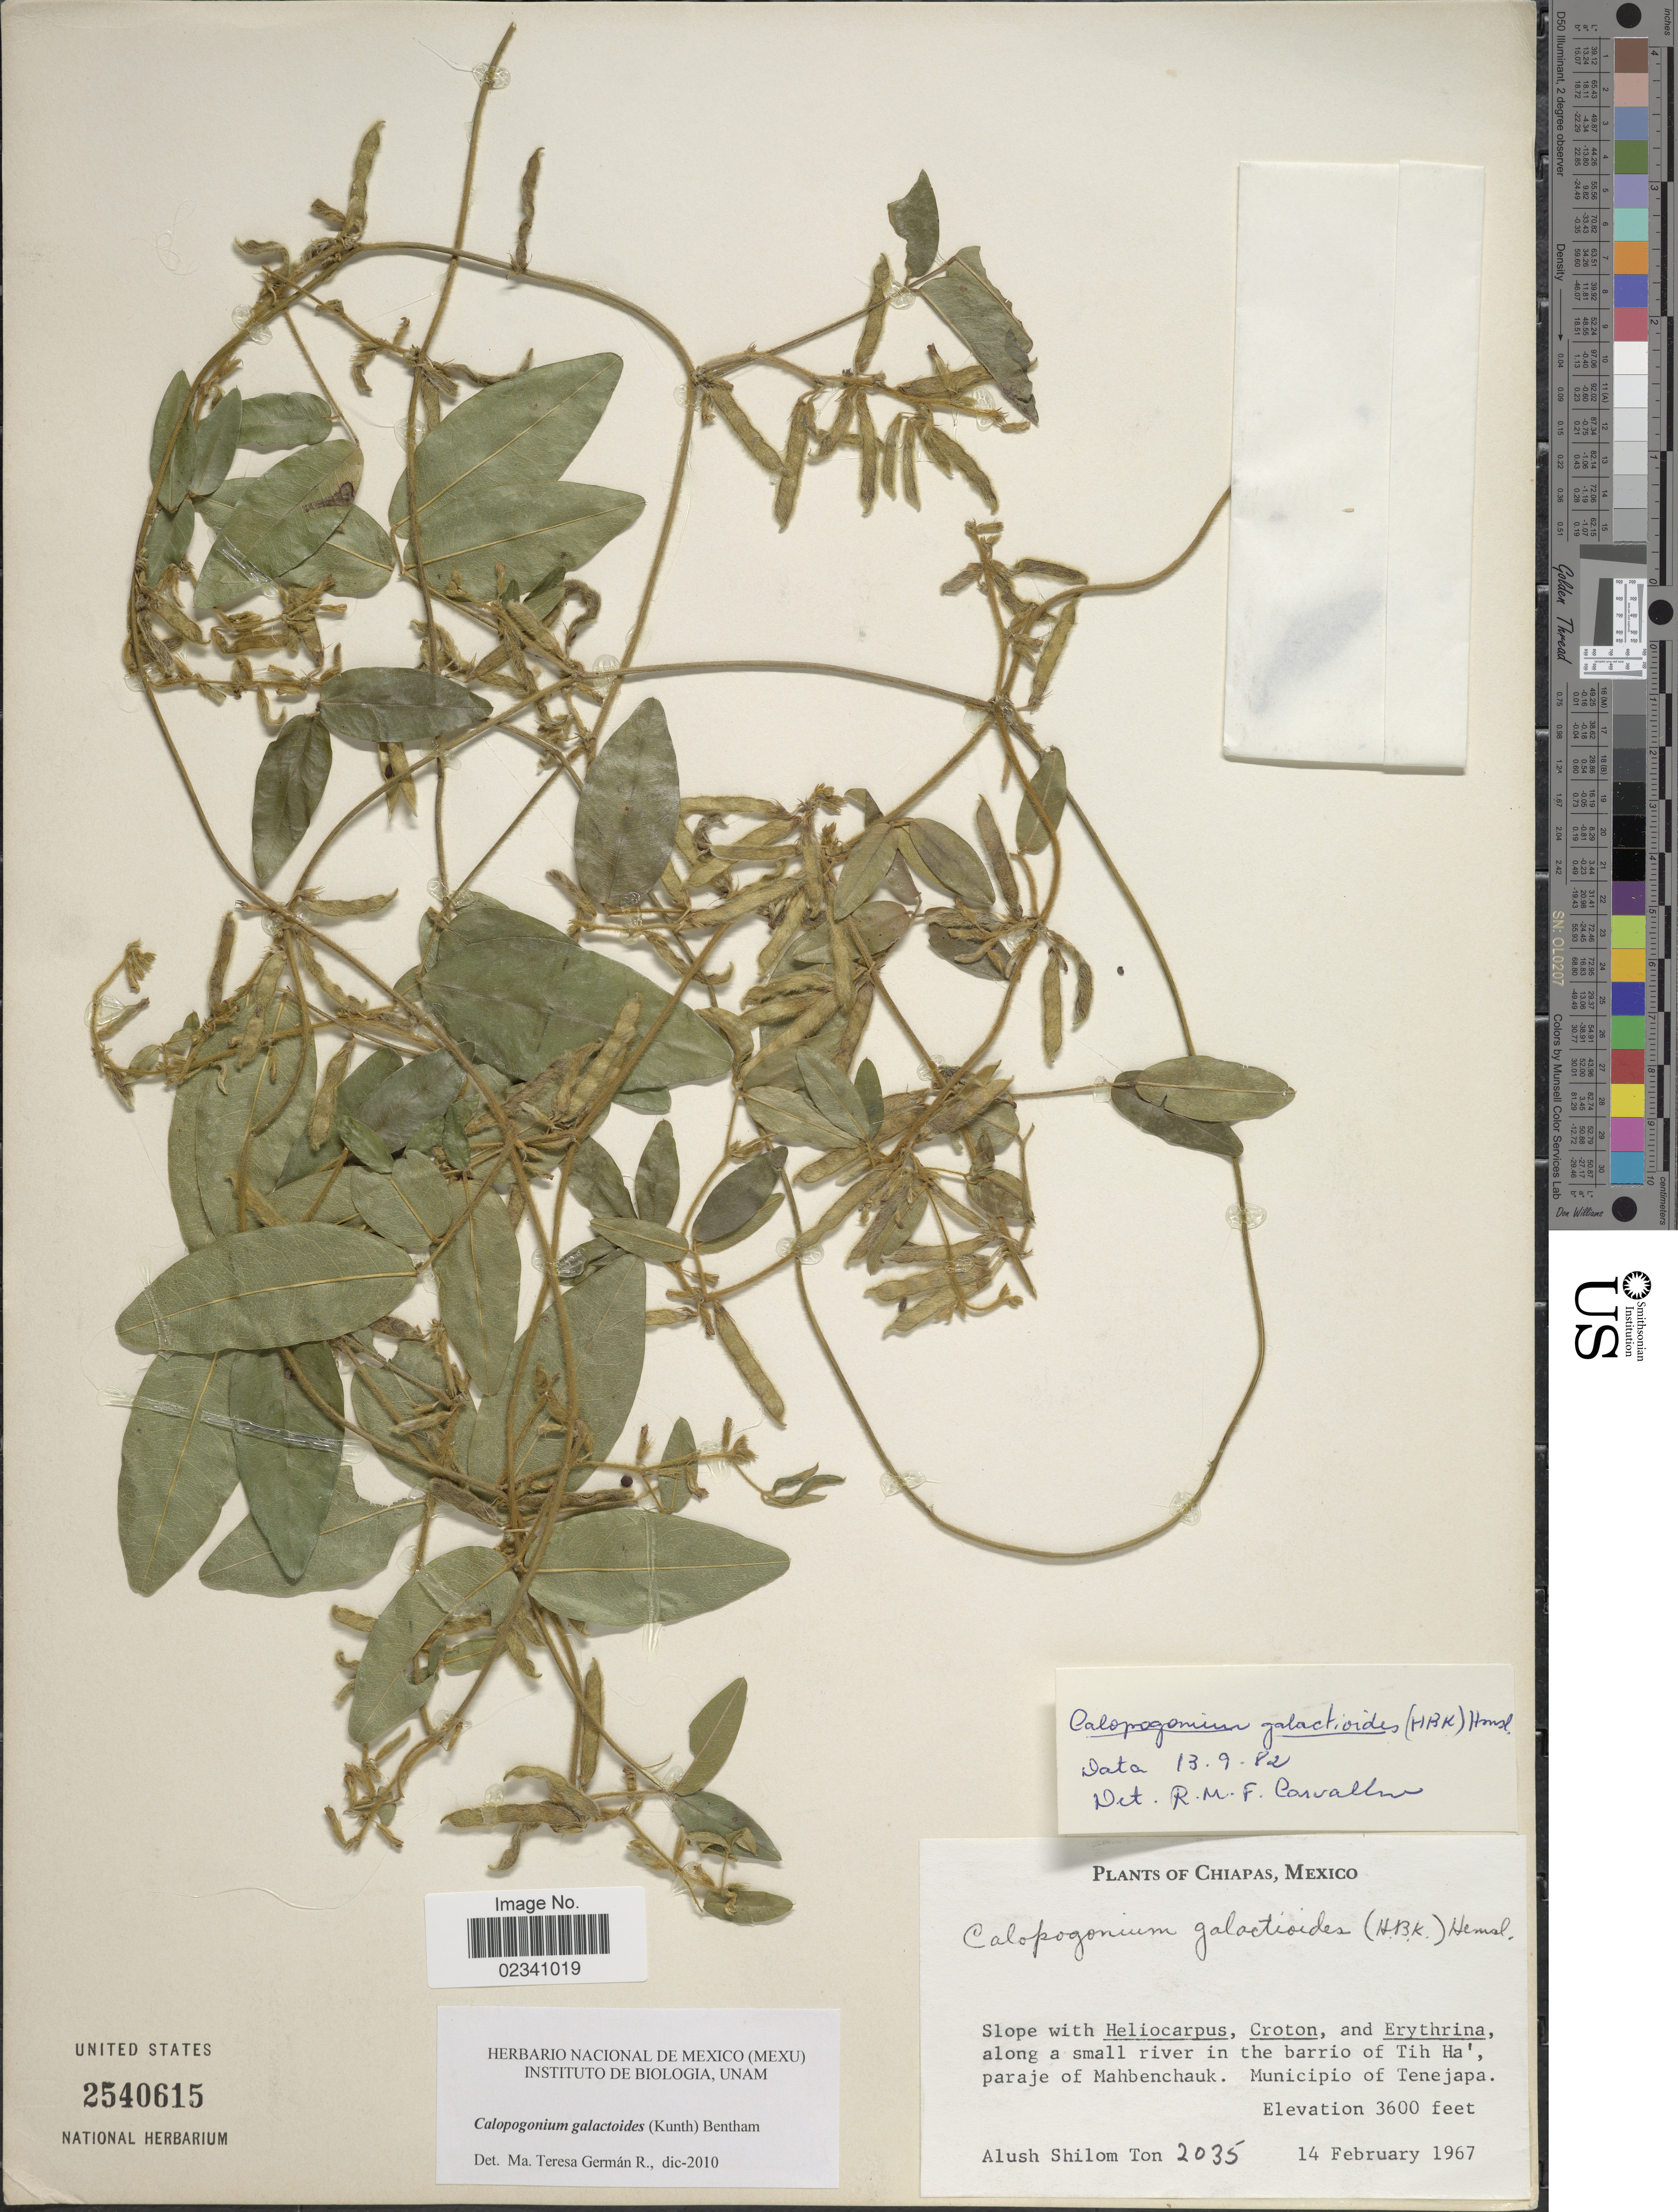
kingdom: Plantae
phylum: Tracheophyta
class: Magnoliopsida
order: Fabales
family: Fabaceae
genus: Calopogonium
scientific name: Calopogonium galactioides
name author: (Kunth) Hemsl.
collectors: A. M. Ton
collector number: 2035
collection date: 1967-02-14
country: Mexico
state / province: Chiapas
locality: Chiapas, along a small river in the barrio of Tih Ha' paraje of Mahbenchauk, Municipio of Tenejapa.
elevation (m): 1097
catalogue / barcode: US 2540615